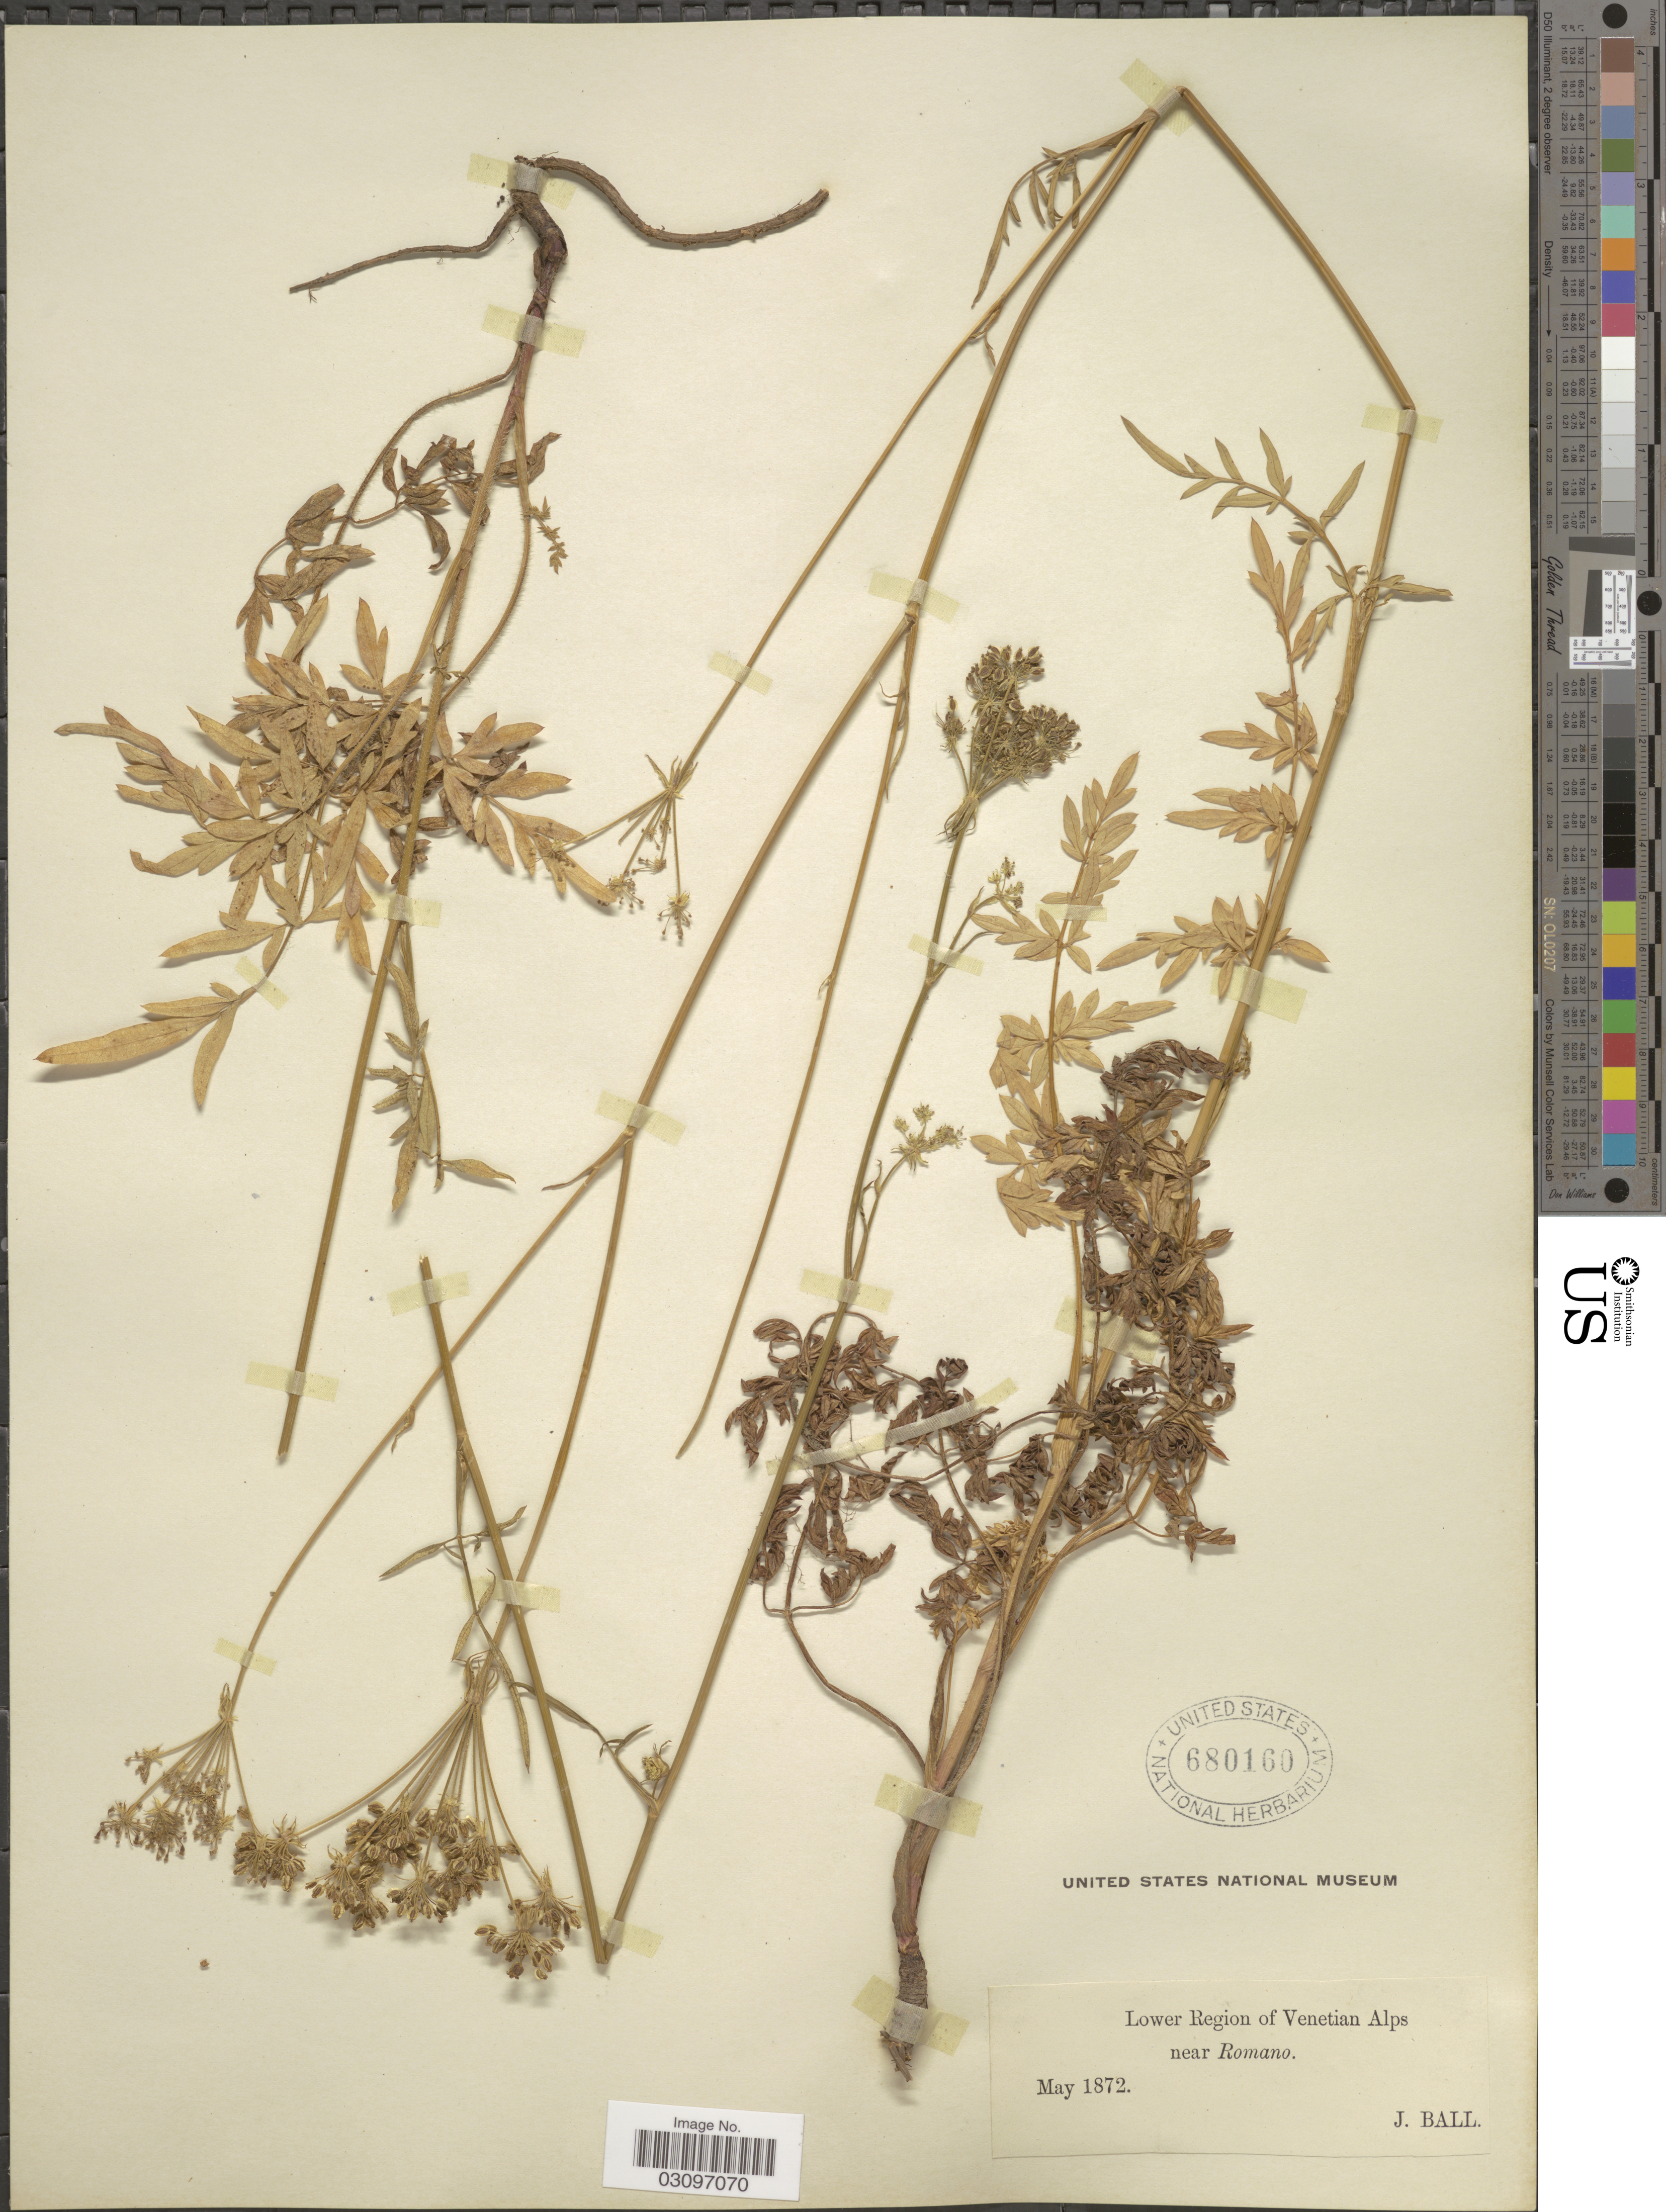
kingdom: Plantae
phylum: Tracheophyta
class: Magnoliopsida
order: Apiales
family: Apiaceae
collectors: J. Ball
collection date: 1872-05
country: Italy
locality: Lower Region of Venetian Alps near Romano.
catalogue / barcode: US 680160